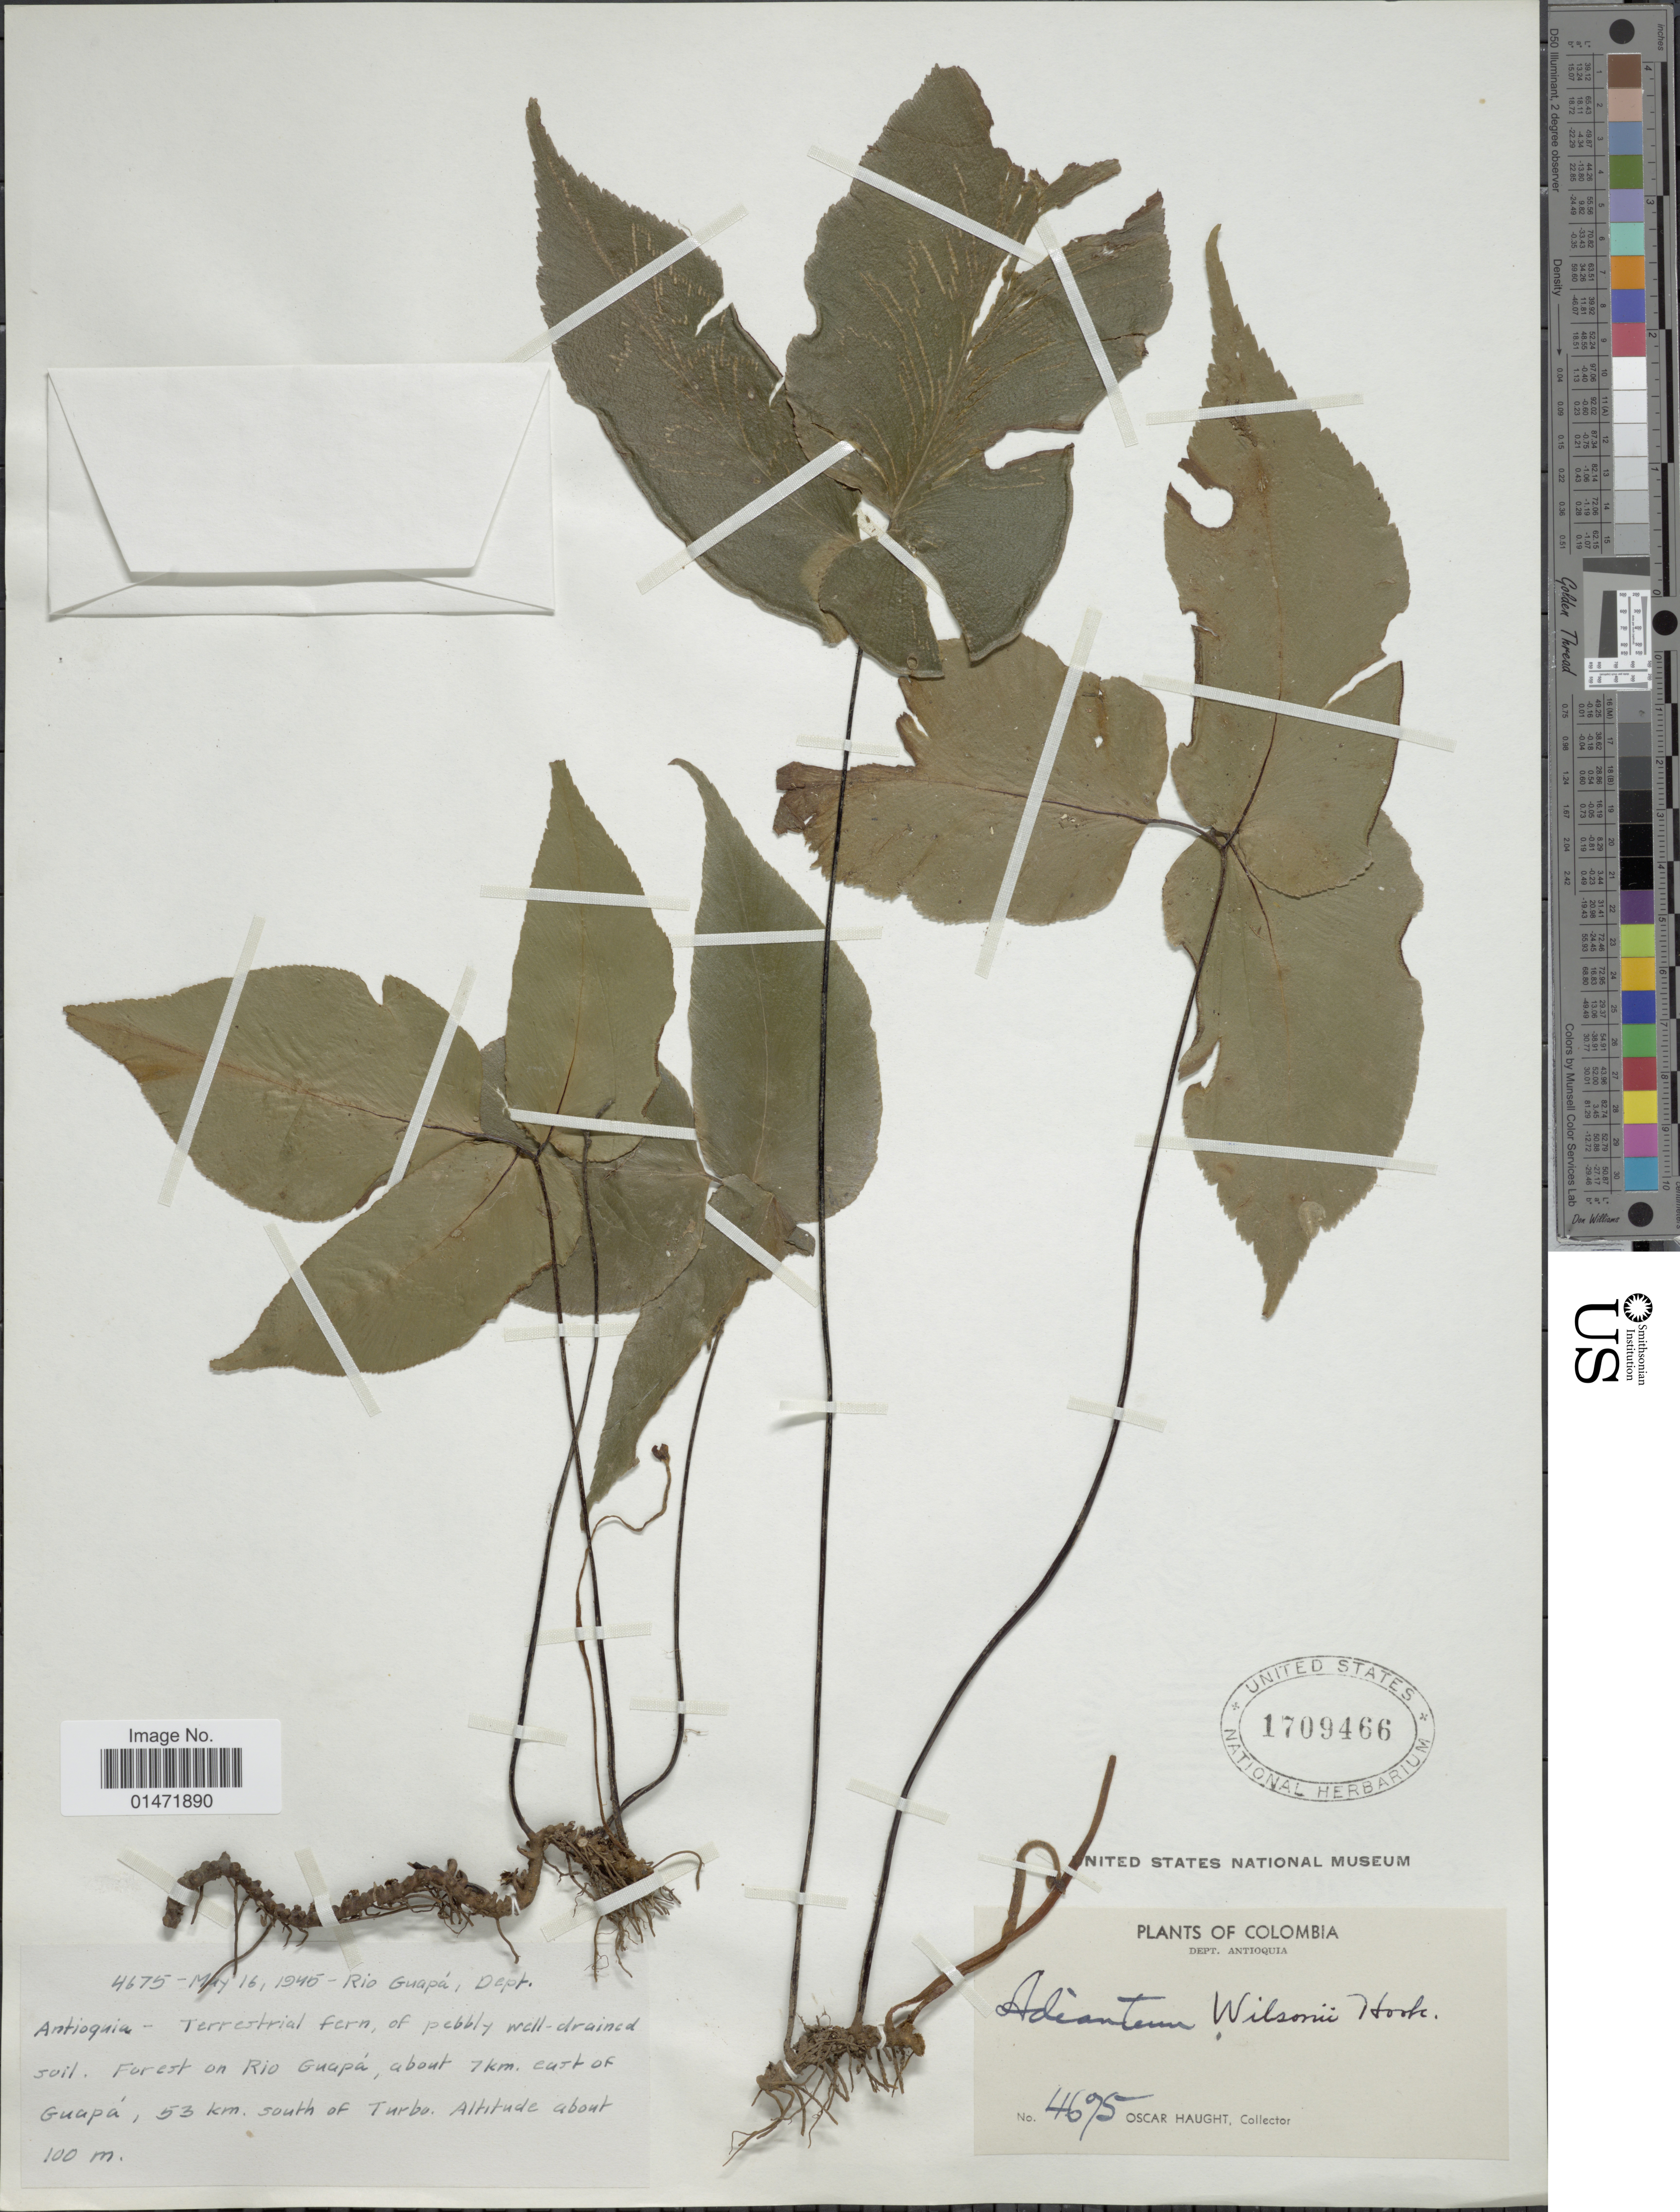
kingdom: Plantae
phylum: Tracheophyta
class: Polypodiopsida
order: Polypodiales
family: Pteridaceae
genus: Adiantum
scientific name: Adiantum wilsonii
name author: Hook.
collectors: O. L. Haught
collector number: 4675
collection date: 1945-05-16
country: Colombia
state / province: Antioquia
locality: Forest on Rio Guapá, about 7 km. east of Guapá, 53 km. south of Turbo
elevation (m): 100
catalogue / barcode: US 1709466